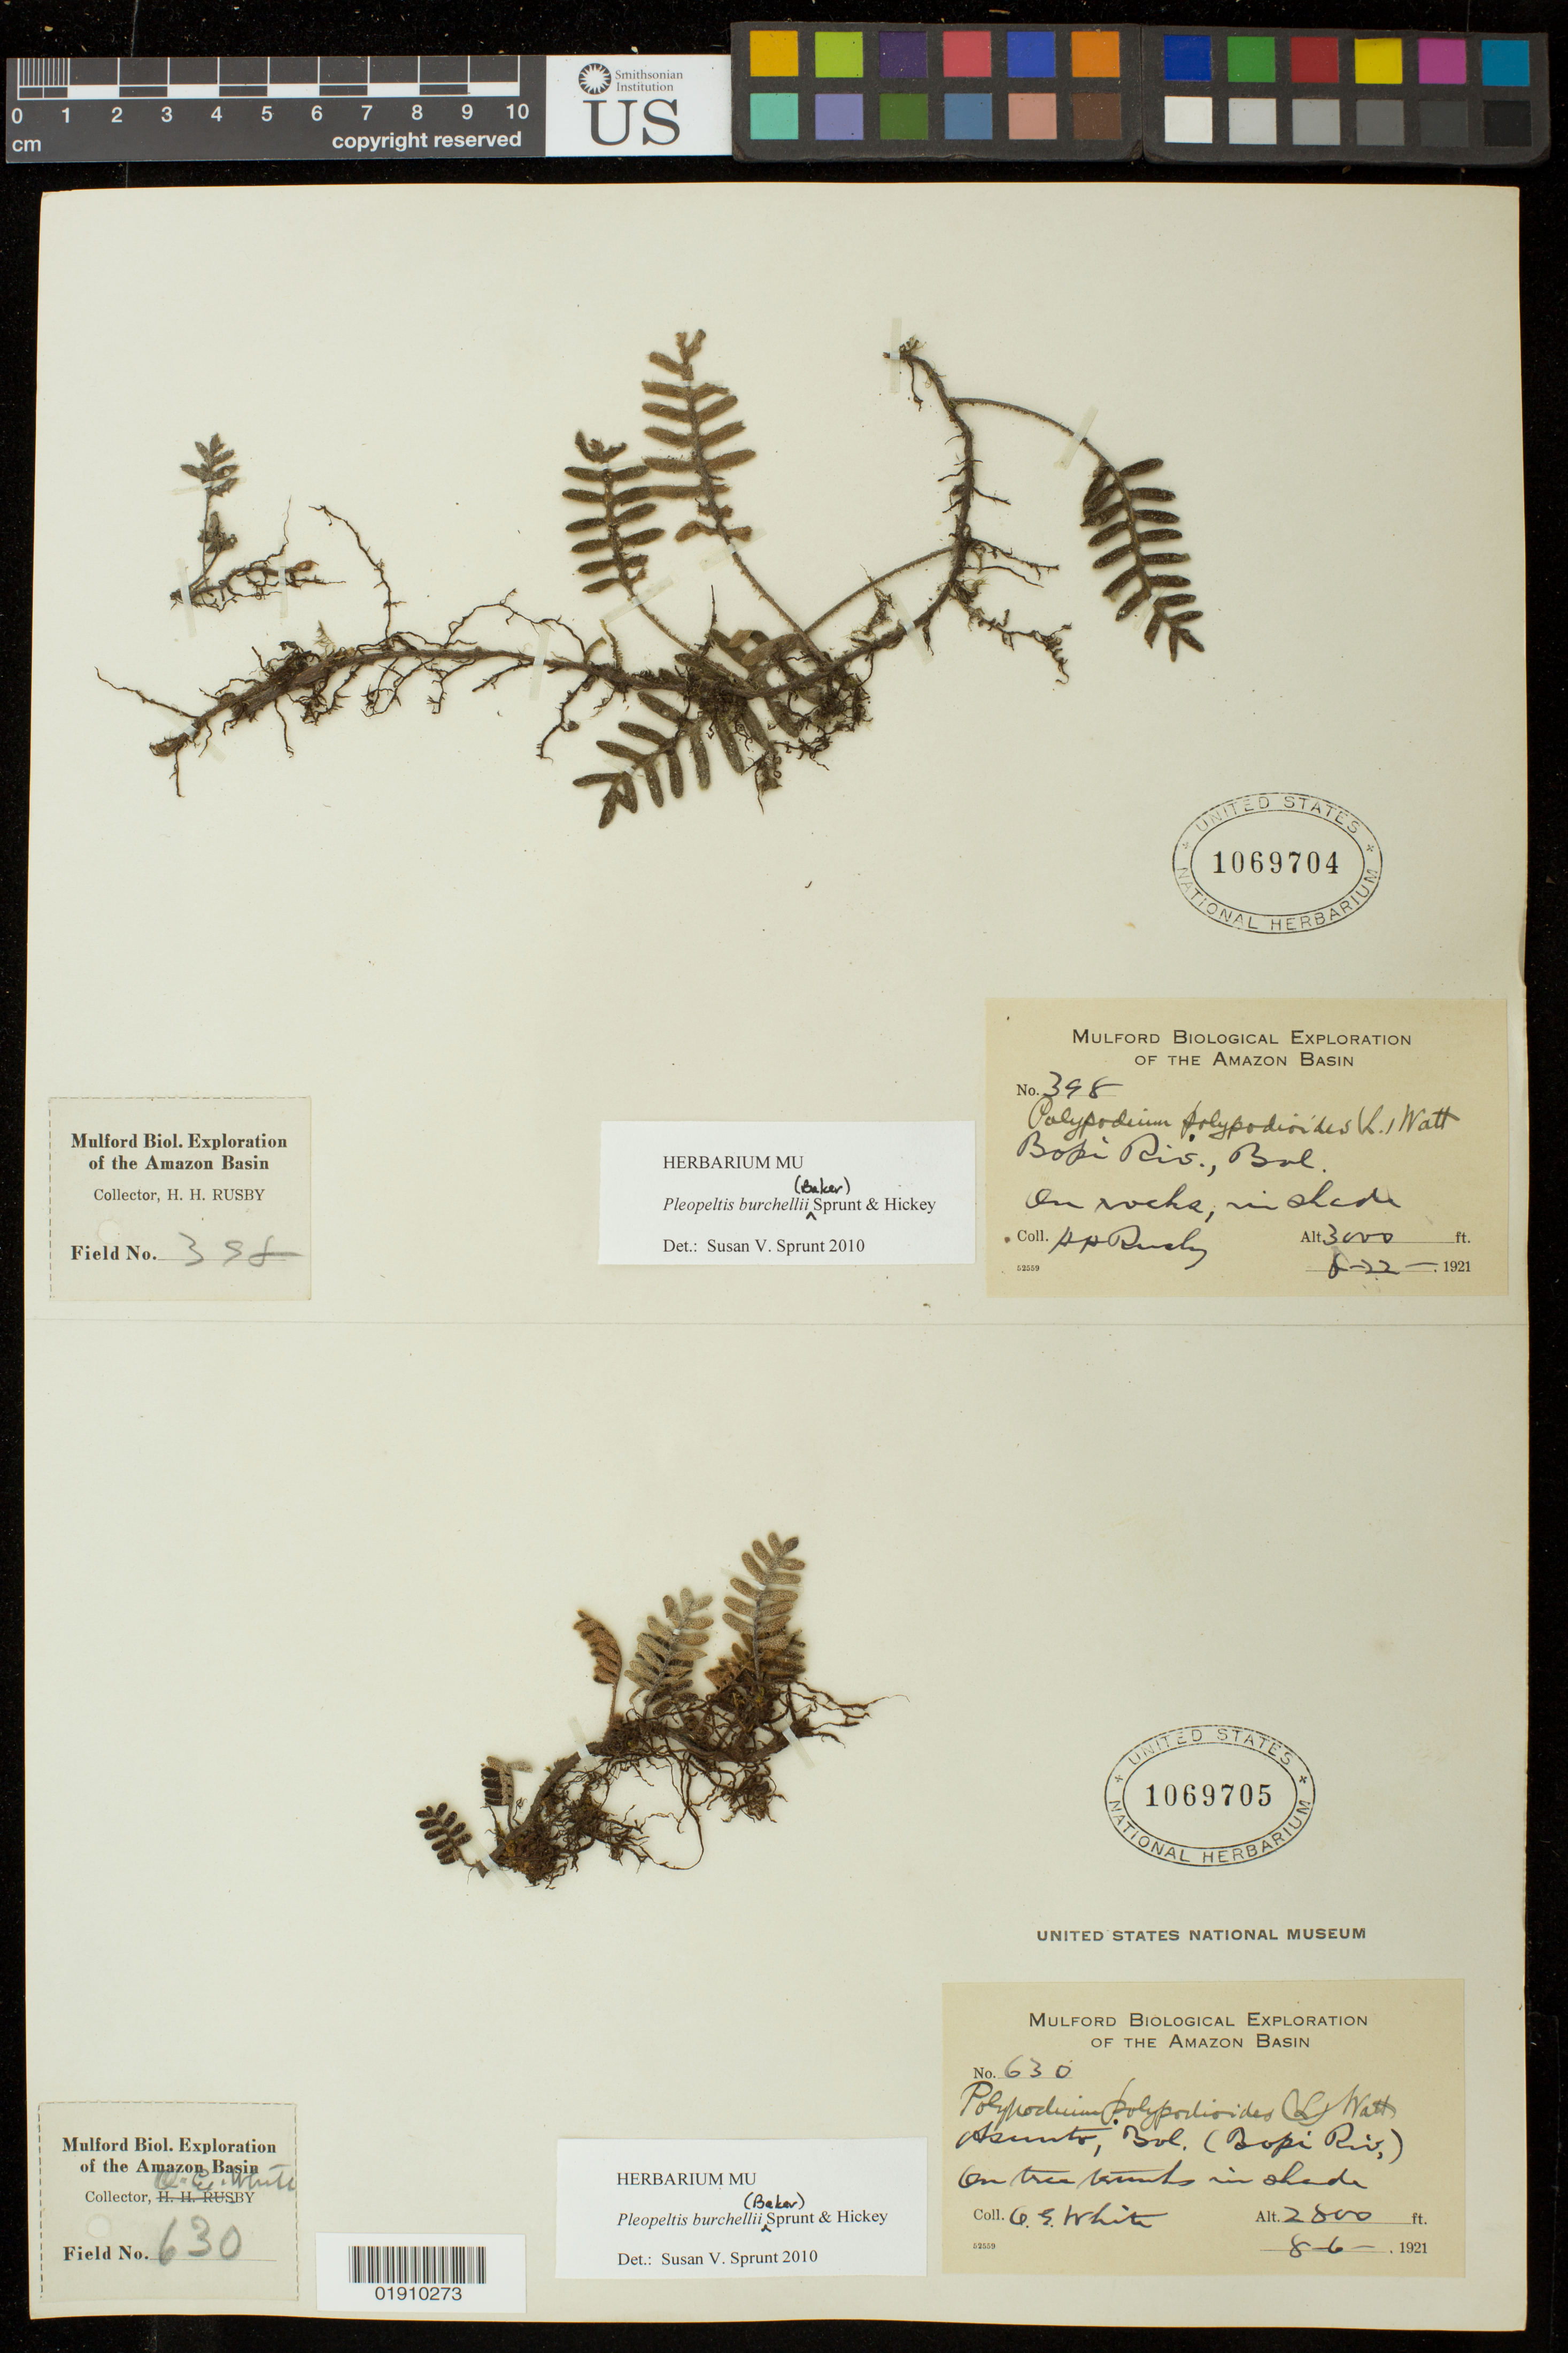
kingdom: Plantae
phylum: Tracheophyta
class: Polypodiopsida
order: Polypodiales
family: Polypodiaceae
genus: Pleopeltis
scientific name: Pleopeltis burchellii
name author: (Baker) Sprunt & Hickey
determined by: Sprunt, S. V.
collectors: O. E. White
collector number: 630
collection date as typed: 08-06-1921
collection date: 1921-08-06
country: Bolivia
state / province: La Paz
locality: Asunto, Bopi RIver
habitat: on tree trunks in shade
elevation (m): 853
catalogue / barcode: US 1069705